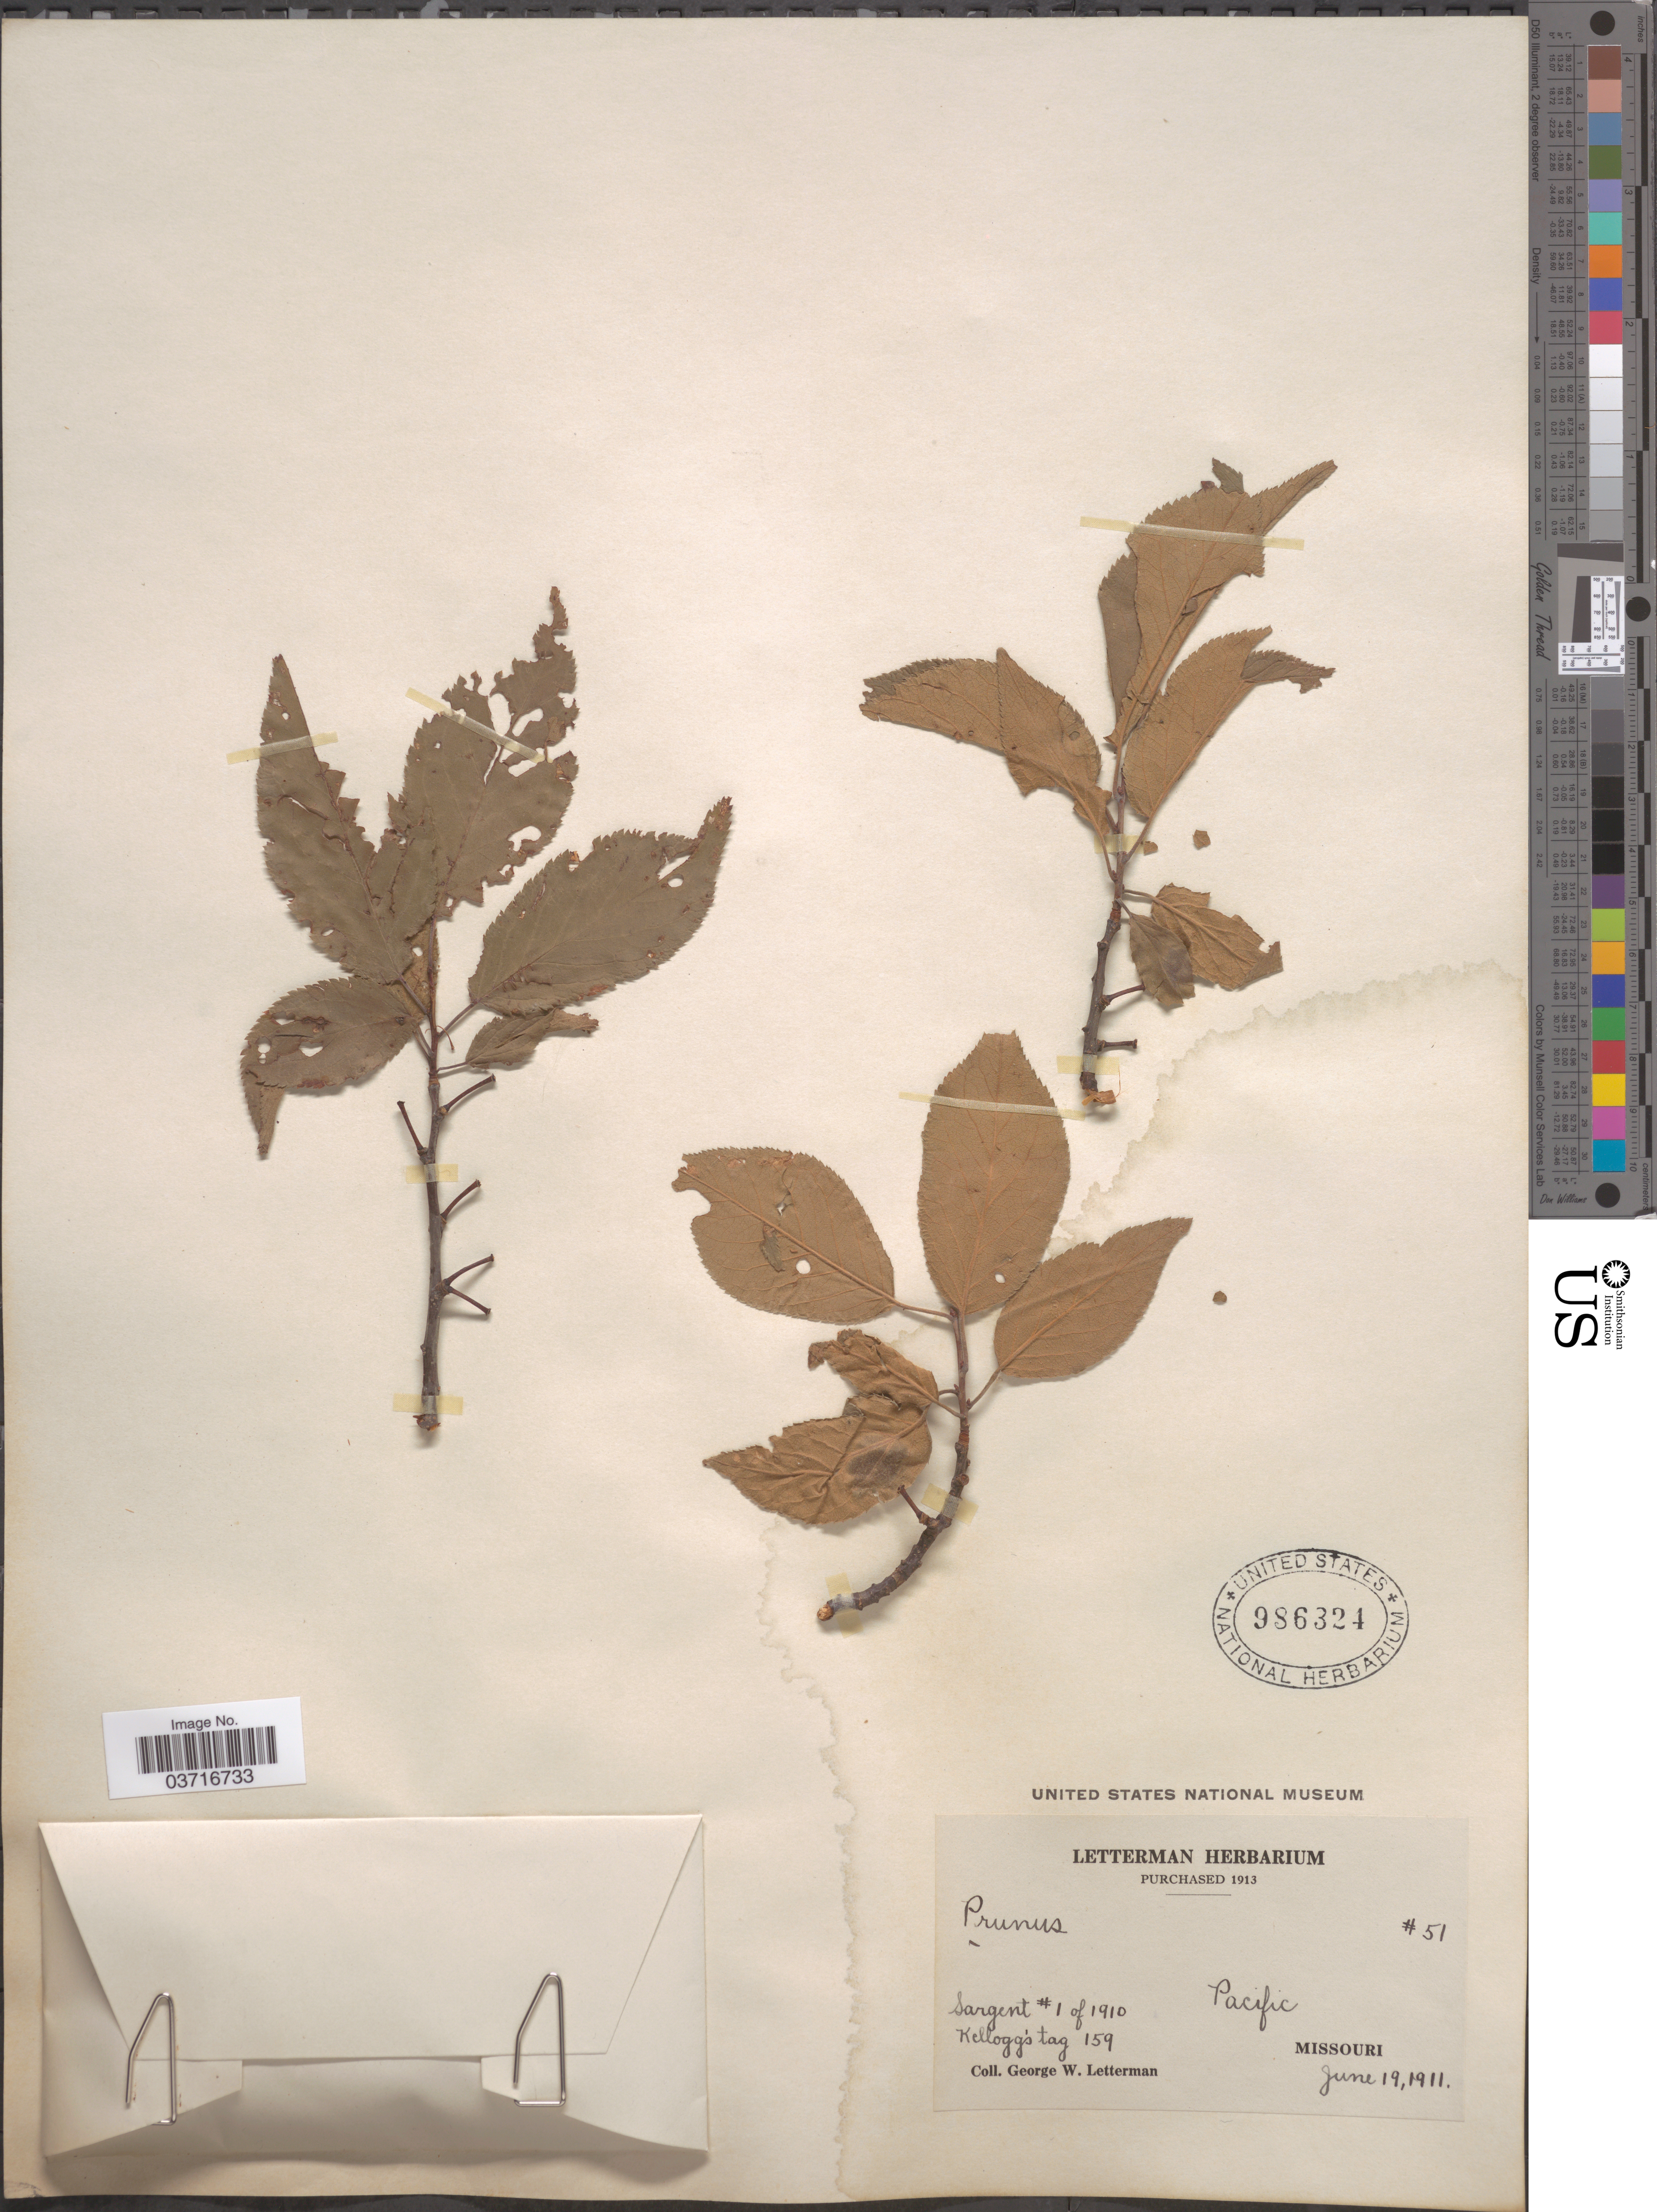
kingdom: Plantae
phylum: Tracheophyta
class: Magnoliopsida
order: Rosales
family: Rosaceae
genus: Prunus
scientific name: Prunus sp.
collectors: G. W. Letterman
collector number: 51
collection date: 1911-06-19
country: United States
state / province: Missouri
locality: Pacific.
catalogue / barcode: US 986324